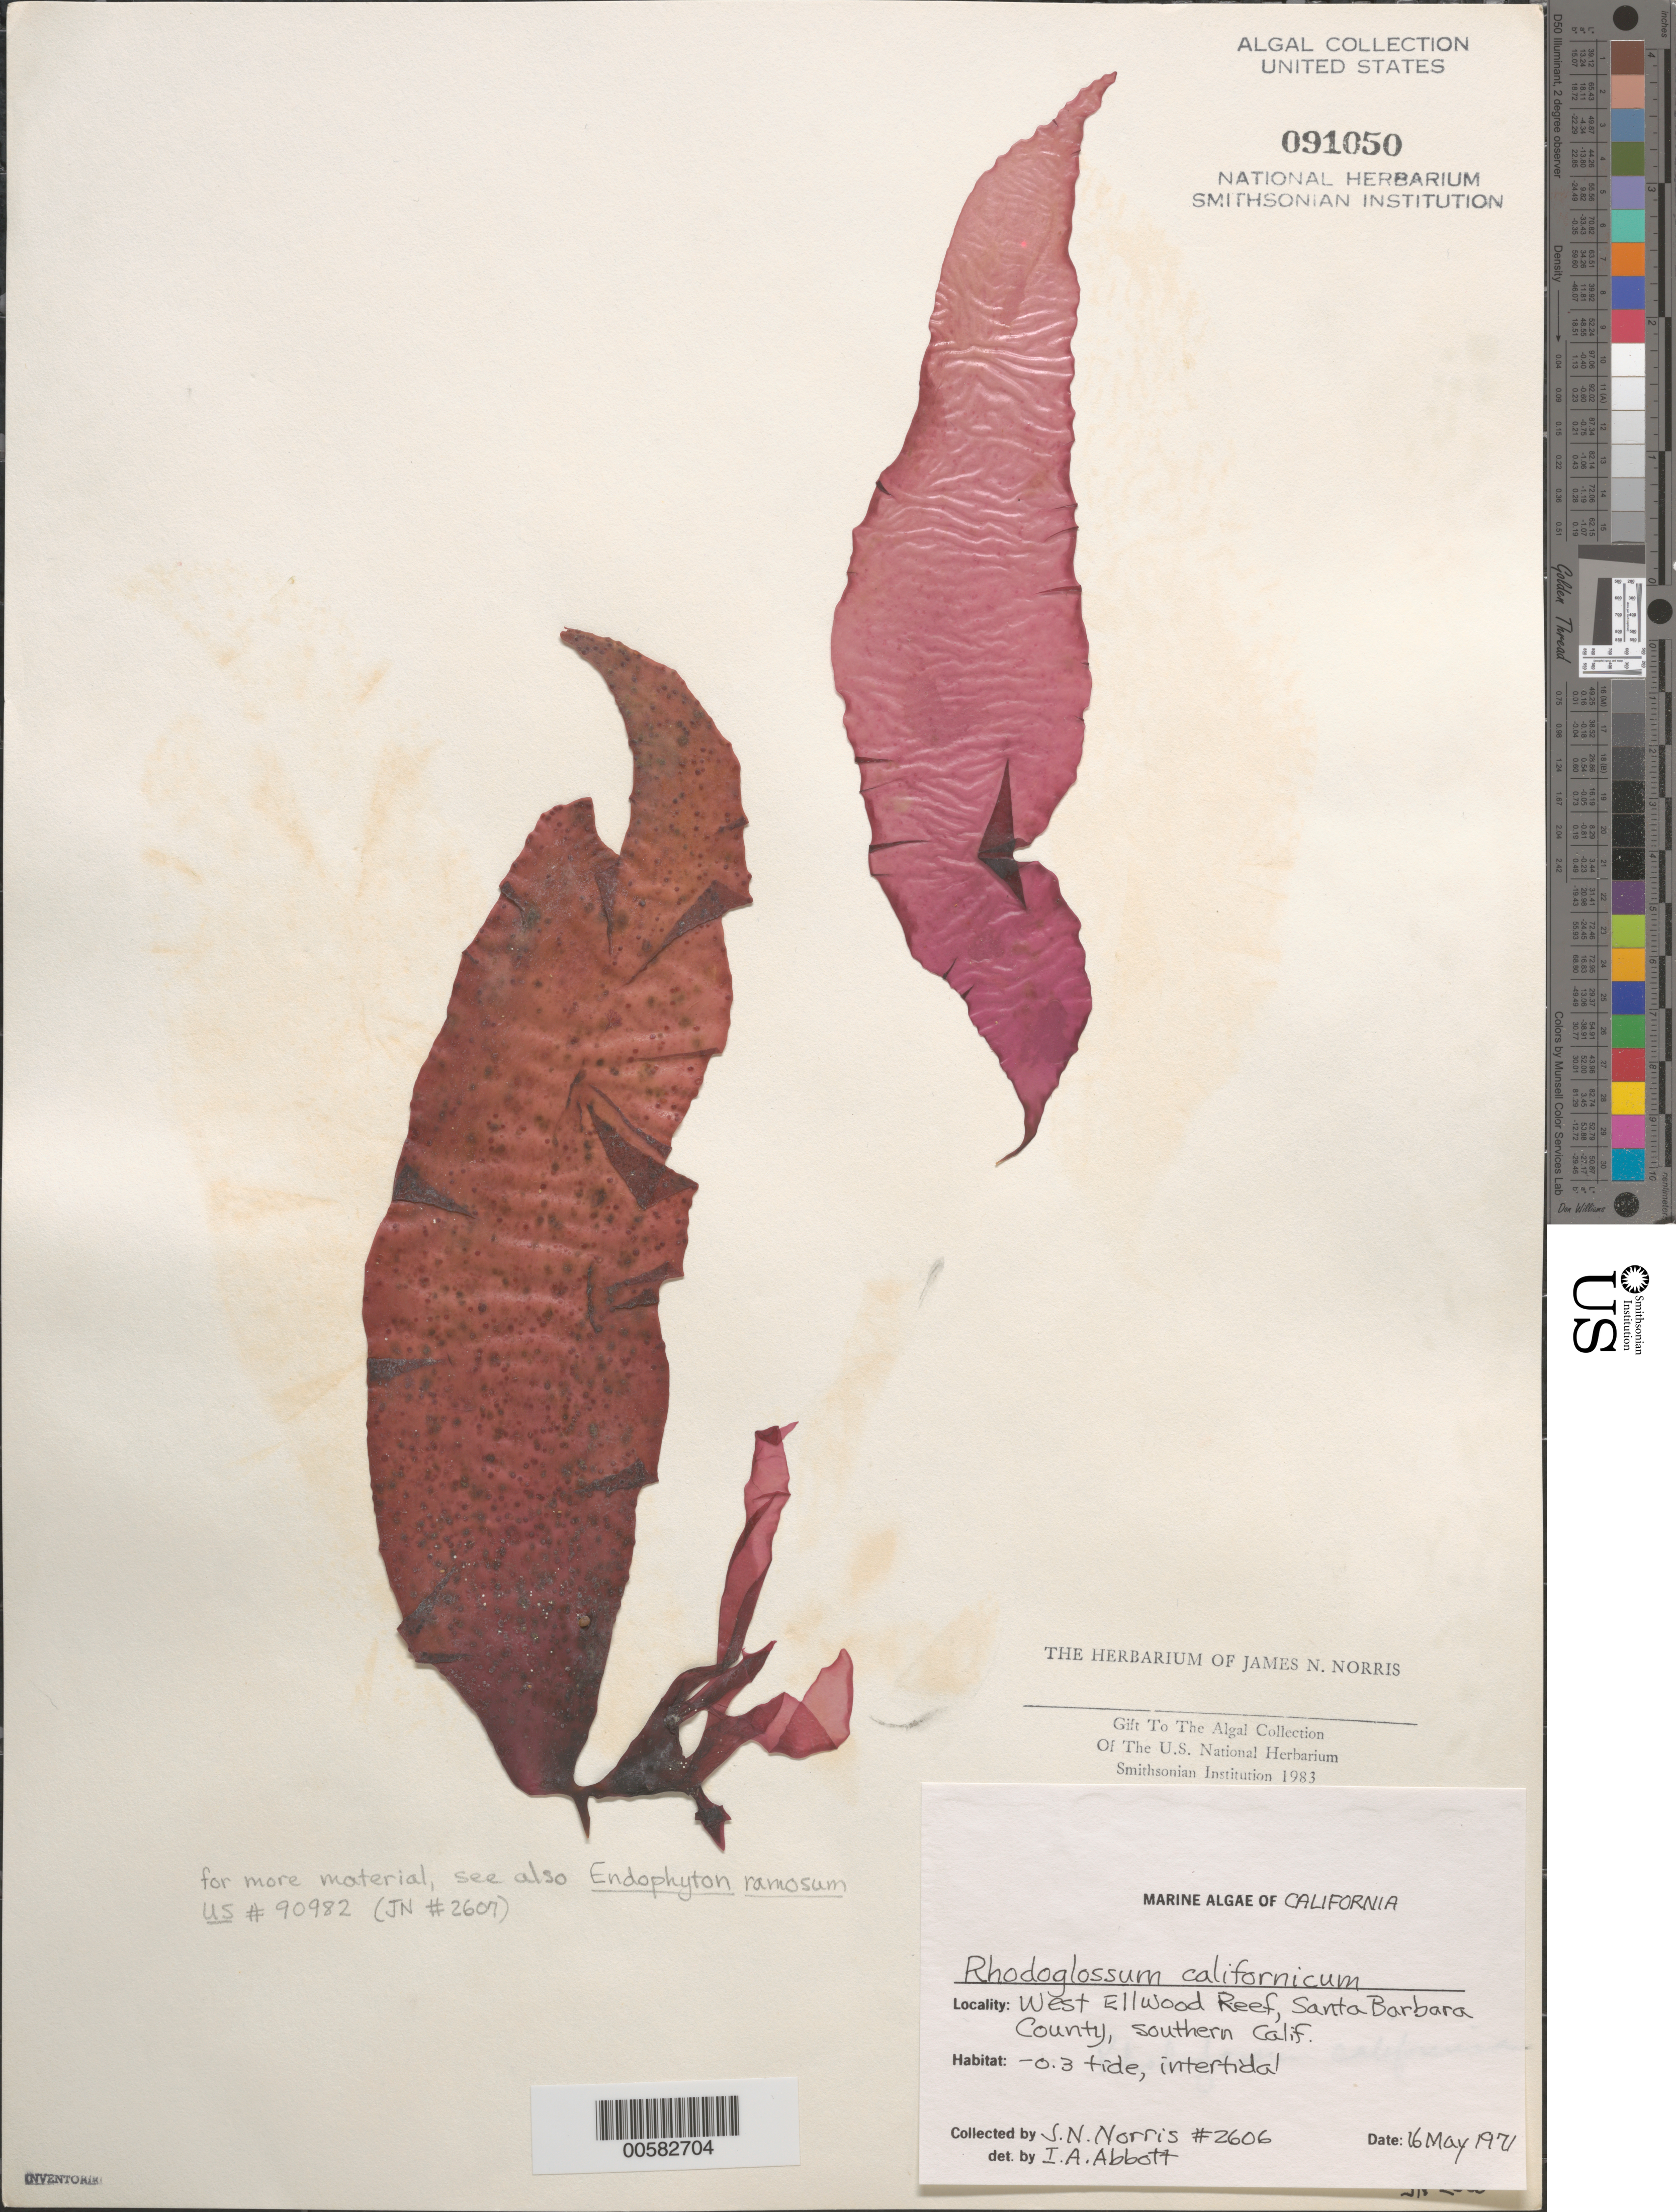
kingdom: Plantae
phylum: Rhodophyta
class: Florideophyceae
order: Gigartinales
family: Gigartinaceae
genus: Mazzaella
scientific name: Mazzaella californica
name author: (J. Agardh) G. De Toni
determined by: Algae name updating Project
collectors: J. N. Norris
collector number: JN-2606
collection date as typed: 16 May 1971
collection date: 1971-05-16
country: United States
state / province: California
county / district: Santa Barbara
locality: West Ellwood Reef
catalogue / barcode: US 91050